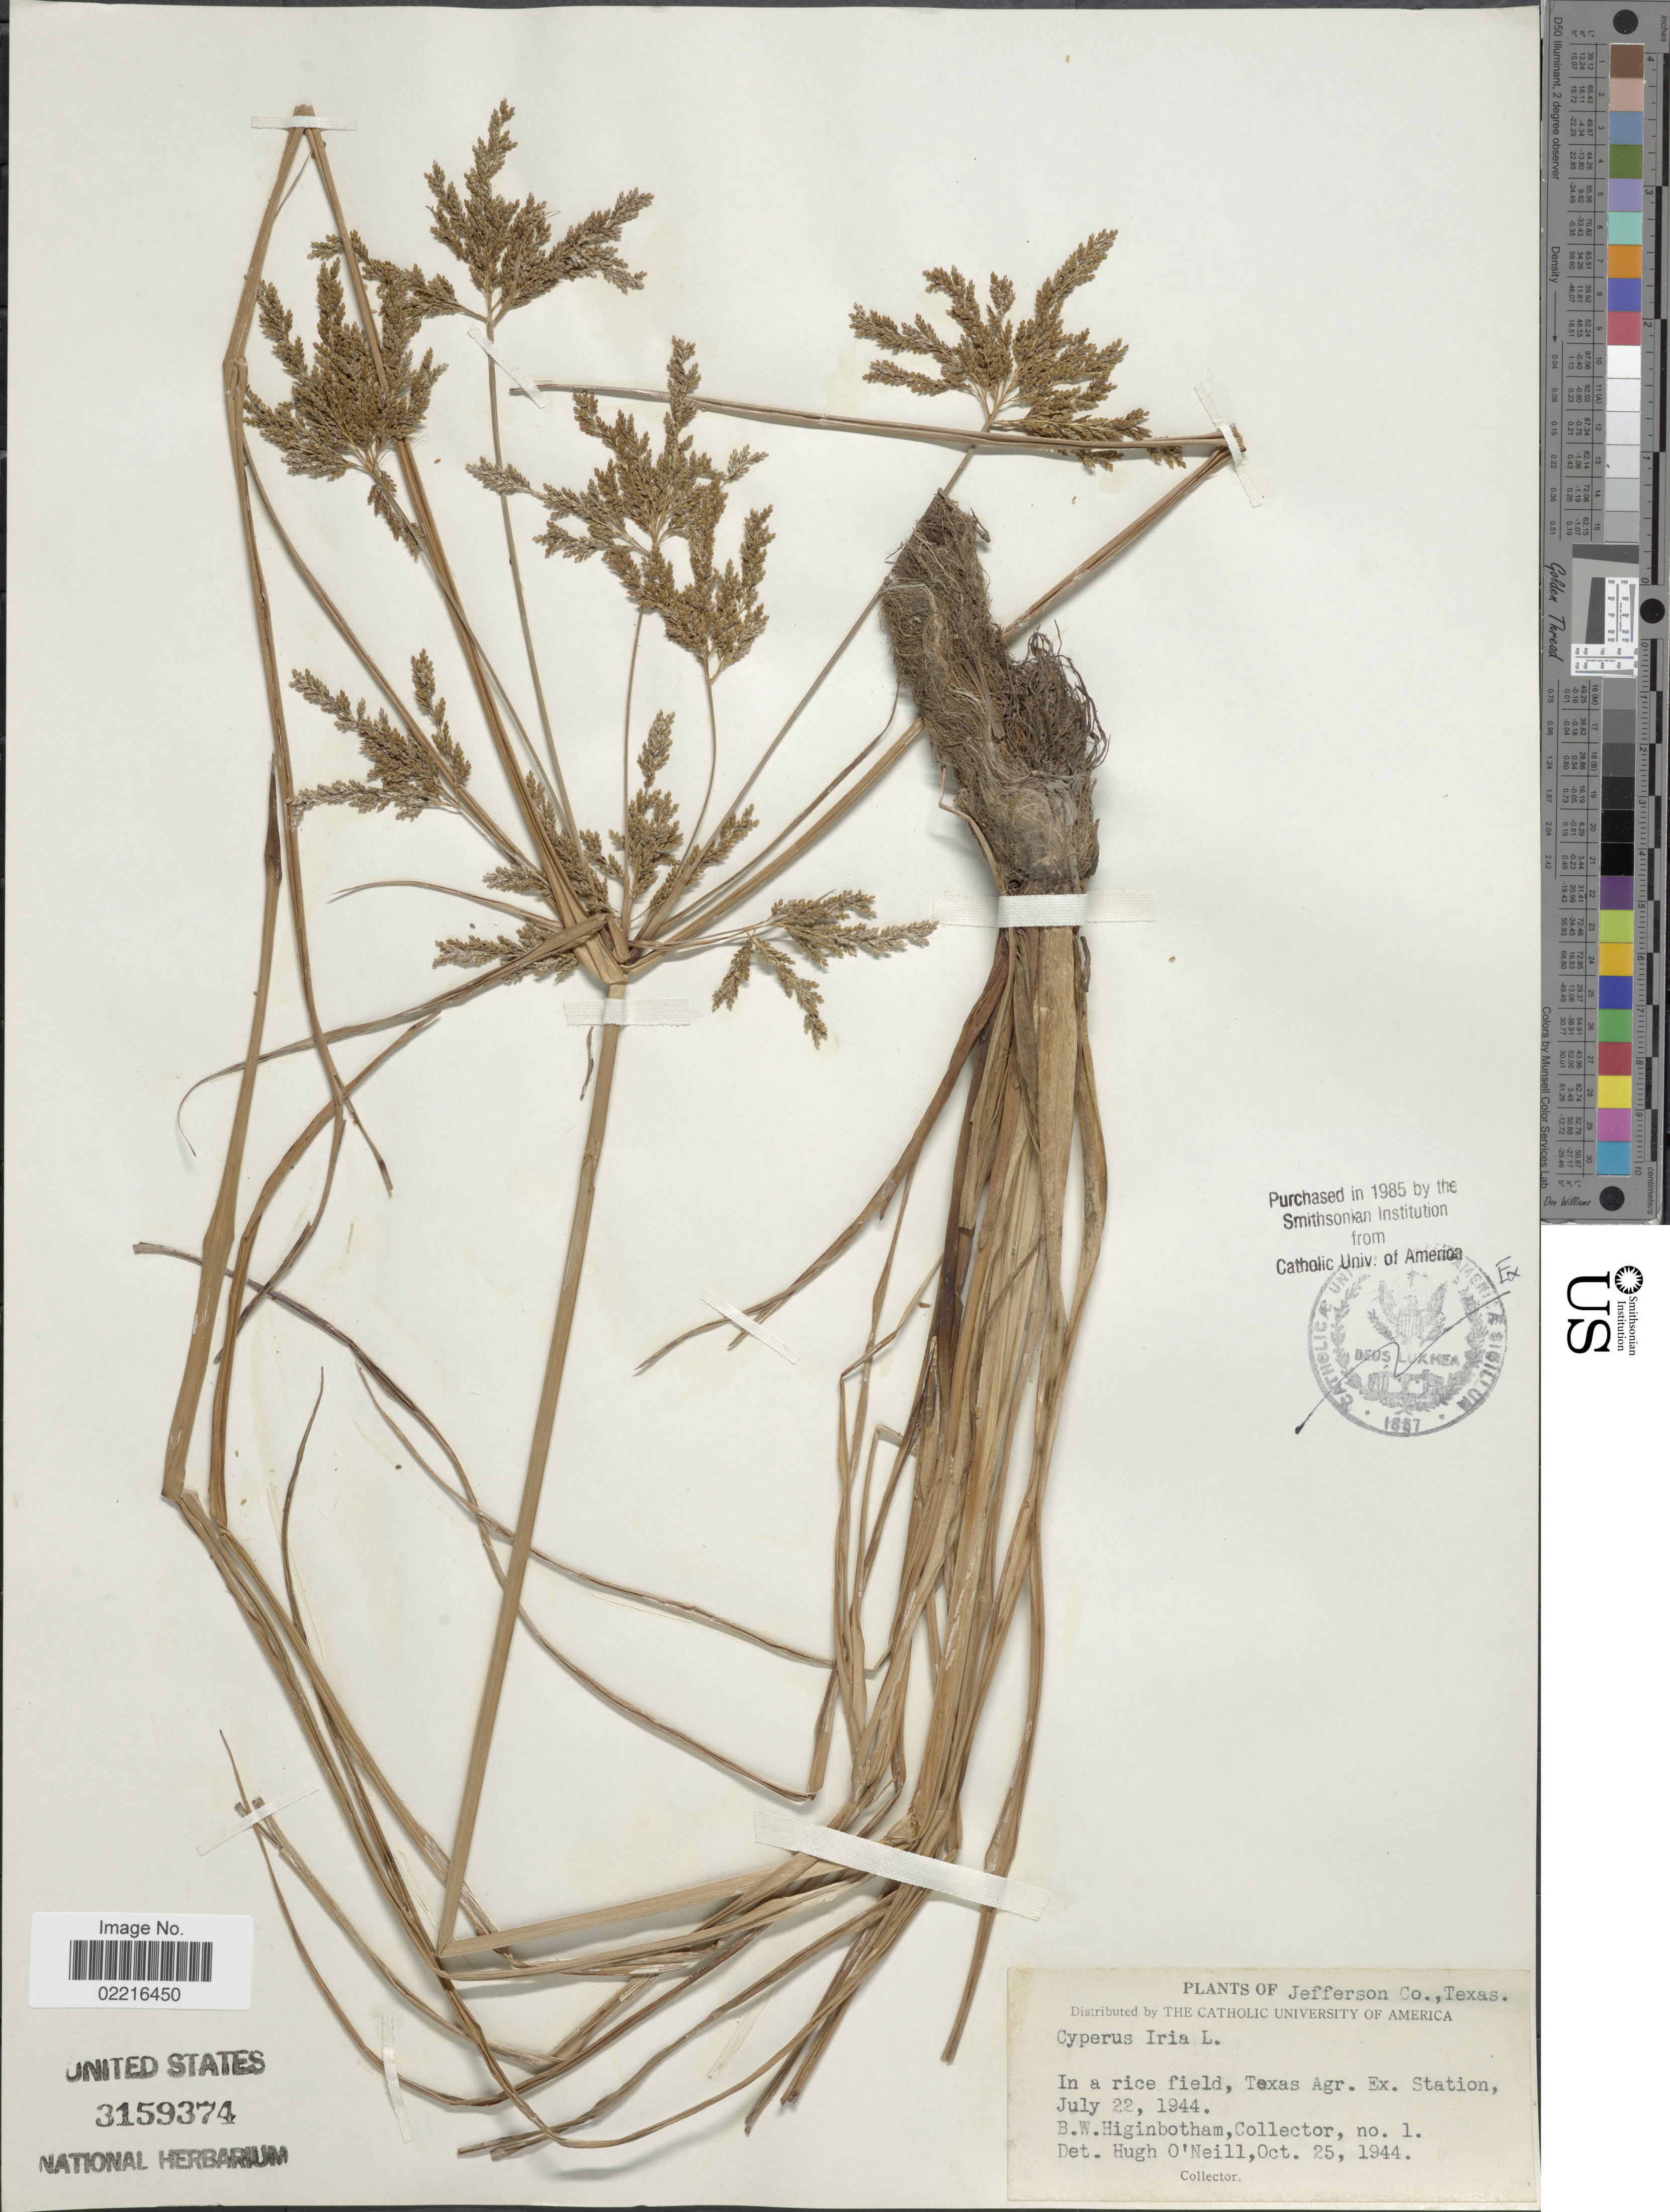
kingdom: Plantae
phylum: Tracheophyta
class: Liliopsida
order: Poales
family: Cyperaceae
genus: Cyperus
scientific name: Cyperus iria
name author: L.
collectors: B. Higinbotham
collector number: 1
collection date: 1944-07-22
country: United States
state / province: Texas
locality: Jefferson Co, rice field, Texas Agr. Ex. Station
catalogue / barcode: US 3159374